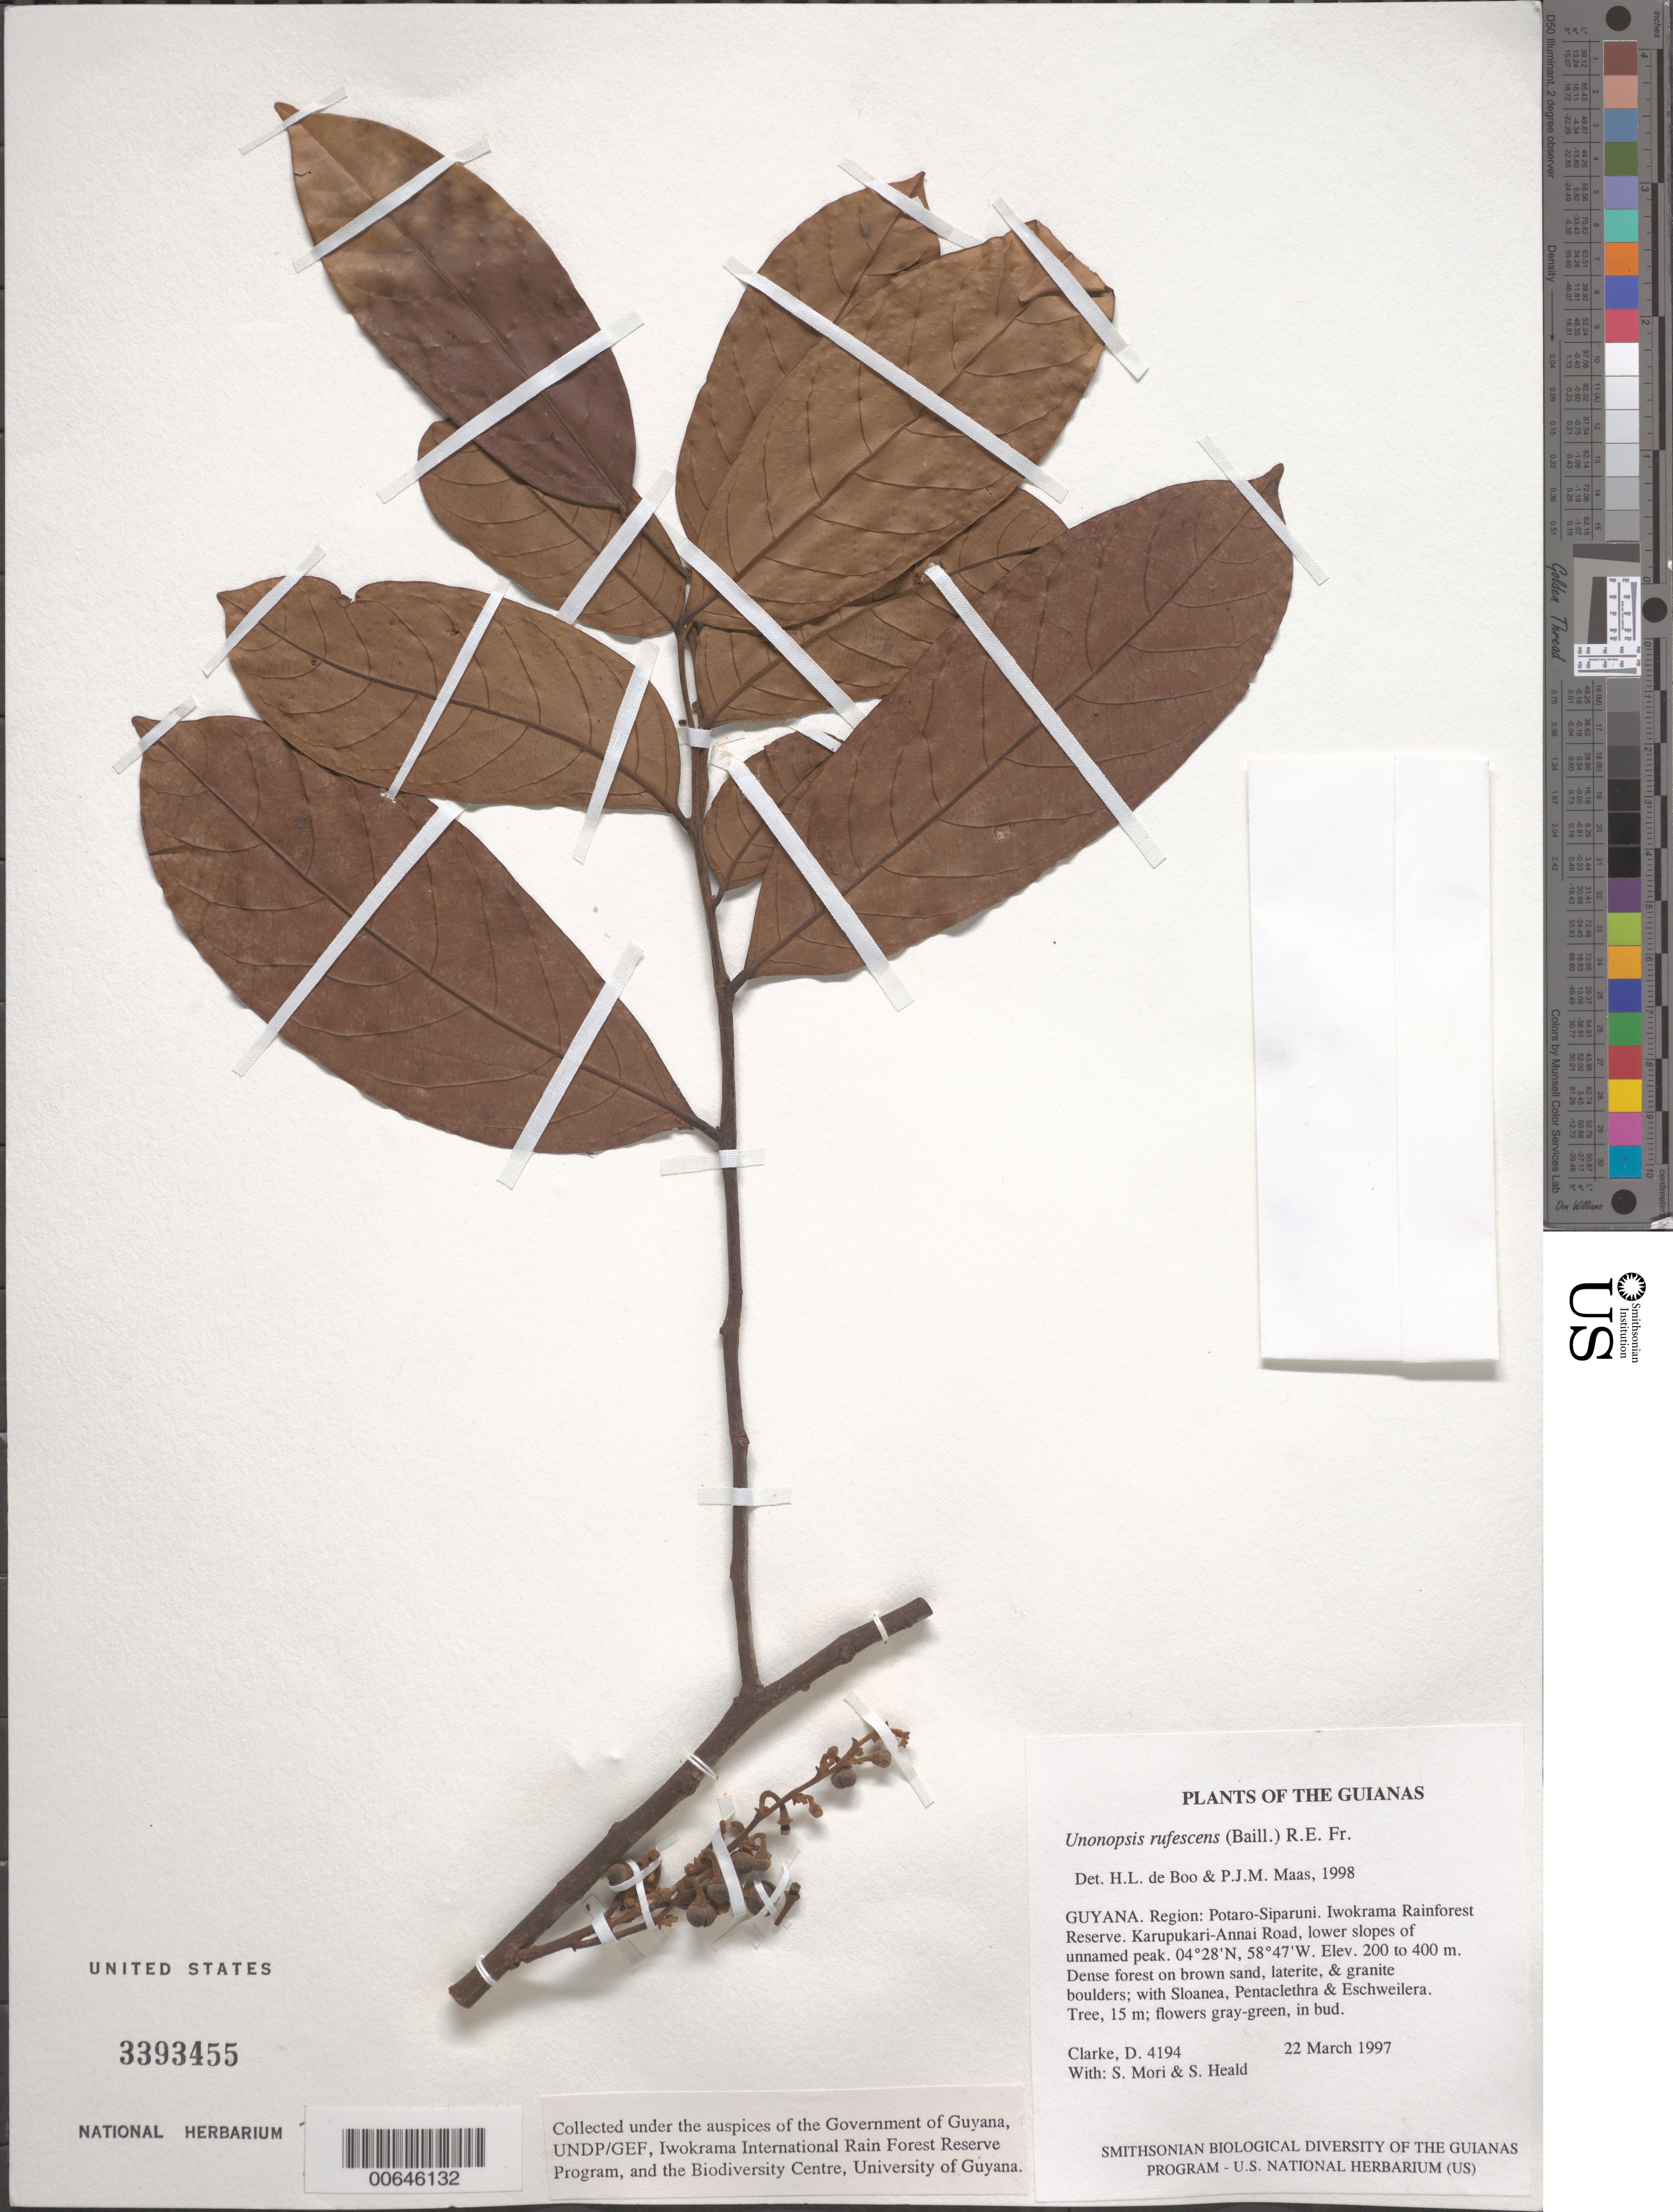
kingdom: Plantae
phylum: Tracheophyta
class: Magnoliopsida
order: Magnoliales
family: Annonaceae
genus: Unonopsis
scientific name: Unonopsis rufescens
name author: (Baill.) R.E. Fr.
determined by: de Boo, H. L.; Maas, P. J.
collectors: H. D. Clarke, S. Mori & S. Heald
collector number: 4194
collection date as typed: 22 March 1997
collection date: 1997-03-22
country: Guyana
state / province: Potaro-Siparuni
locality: Iwokrama Rainforest Reserve. Karupukari-Annai Road, lower slopes of unnamed peak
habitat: Dense forest on brown sand, laterite, & granite boulders; with Sloanea, Pentaclethra & Eschweilera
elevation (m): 200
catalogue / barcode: US 3393455